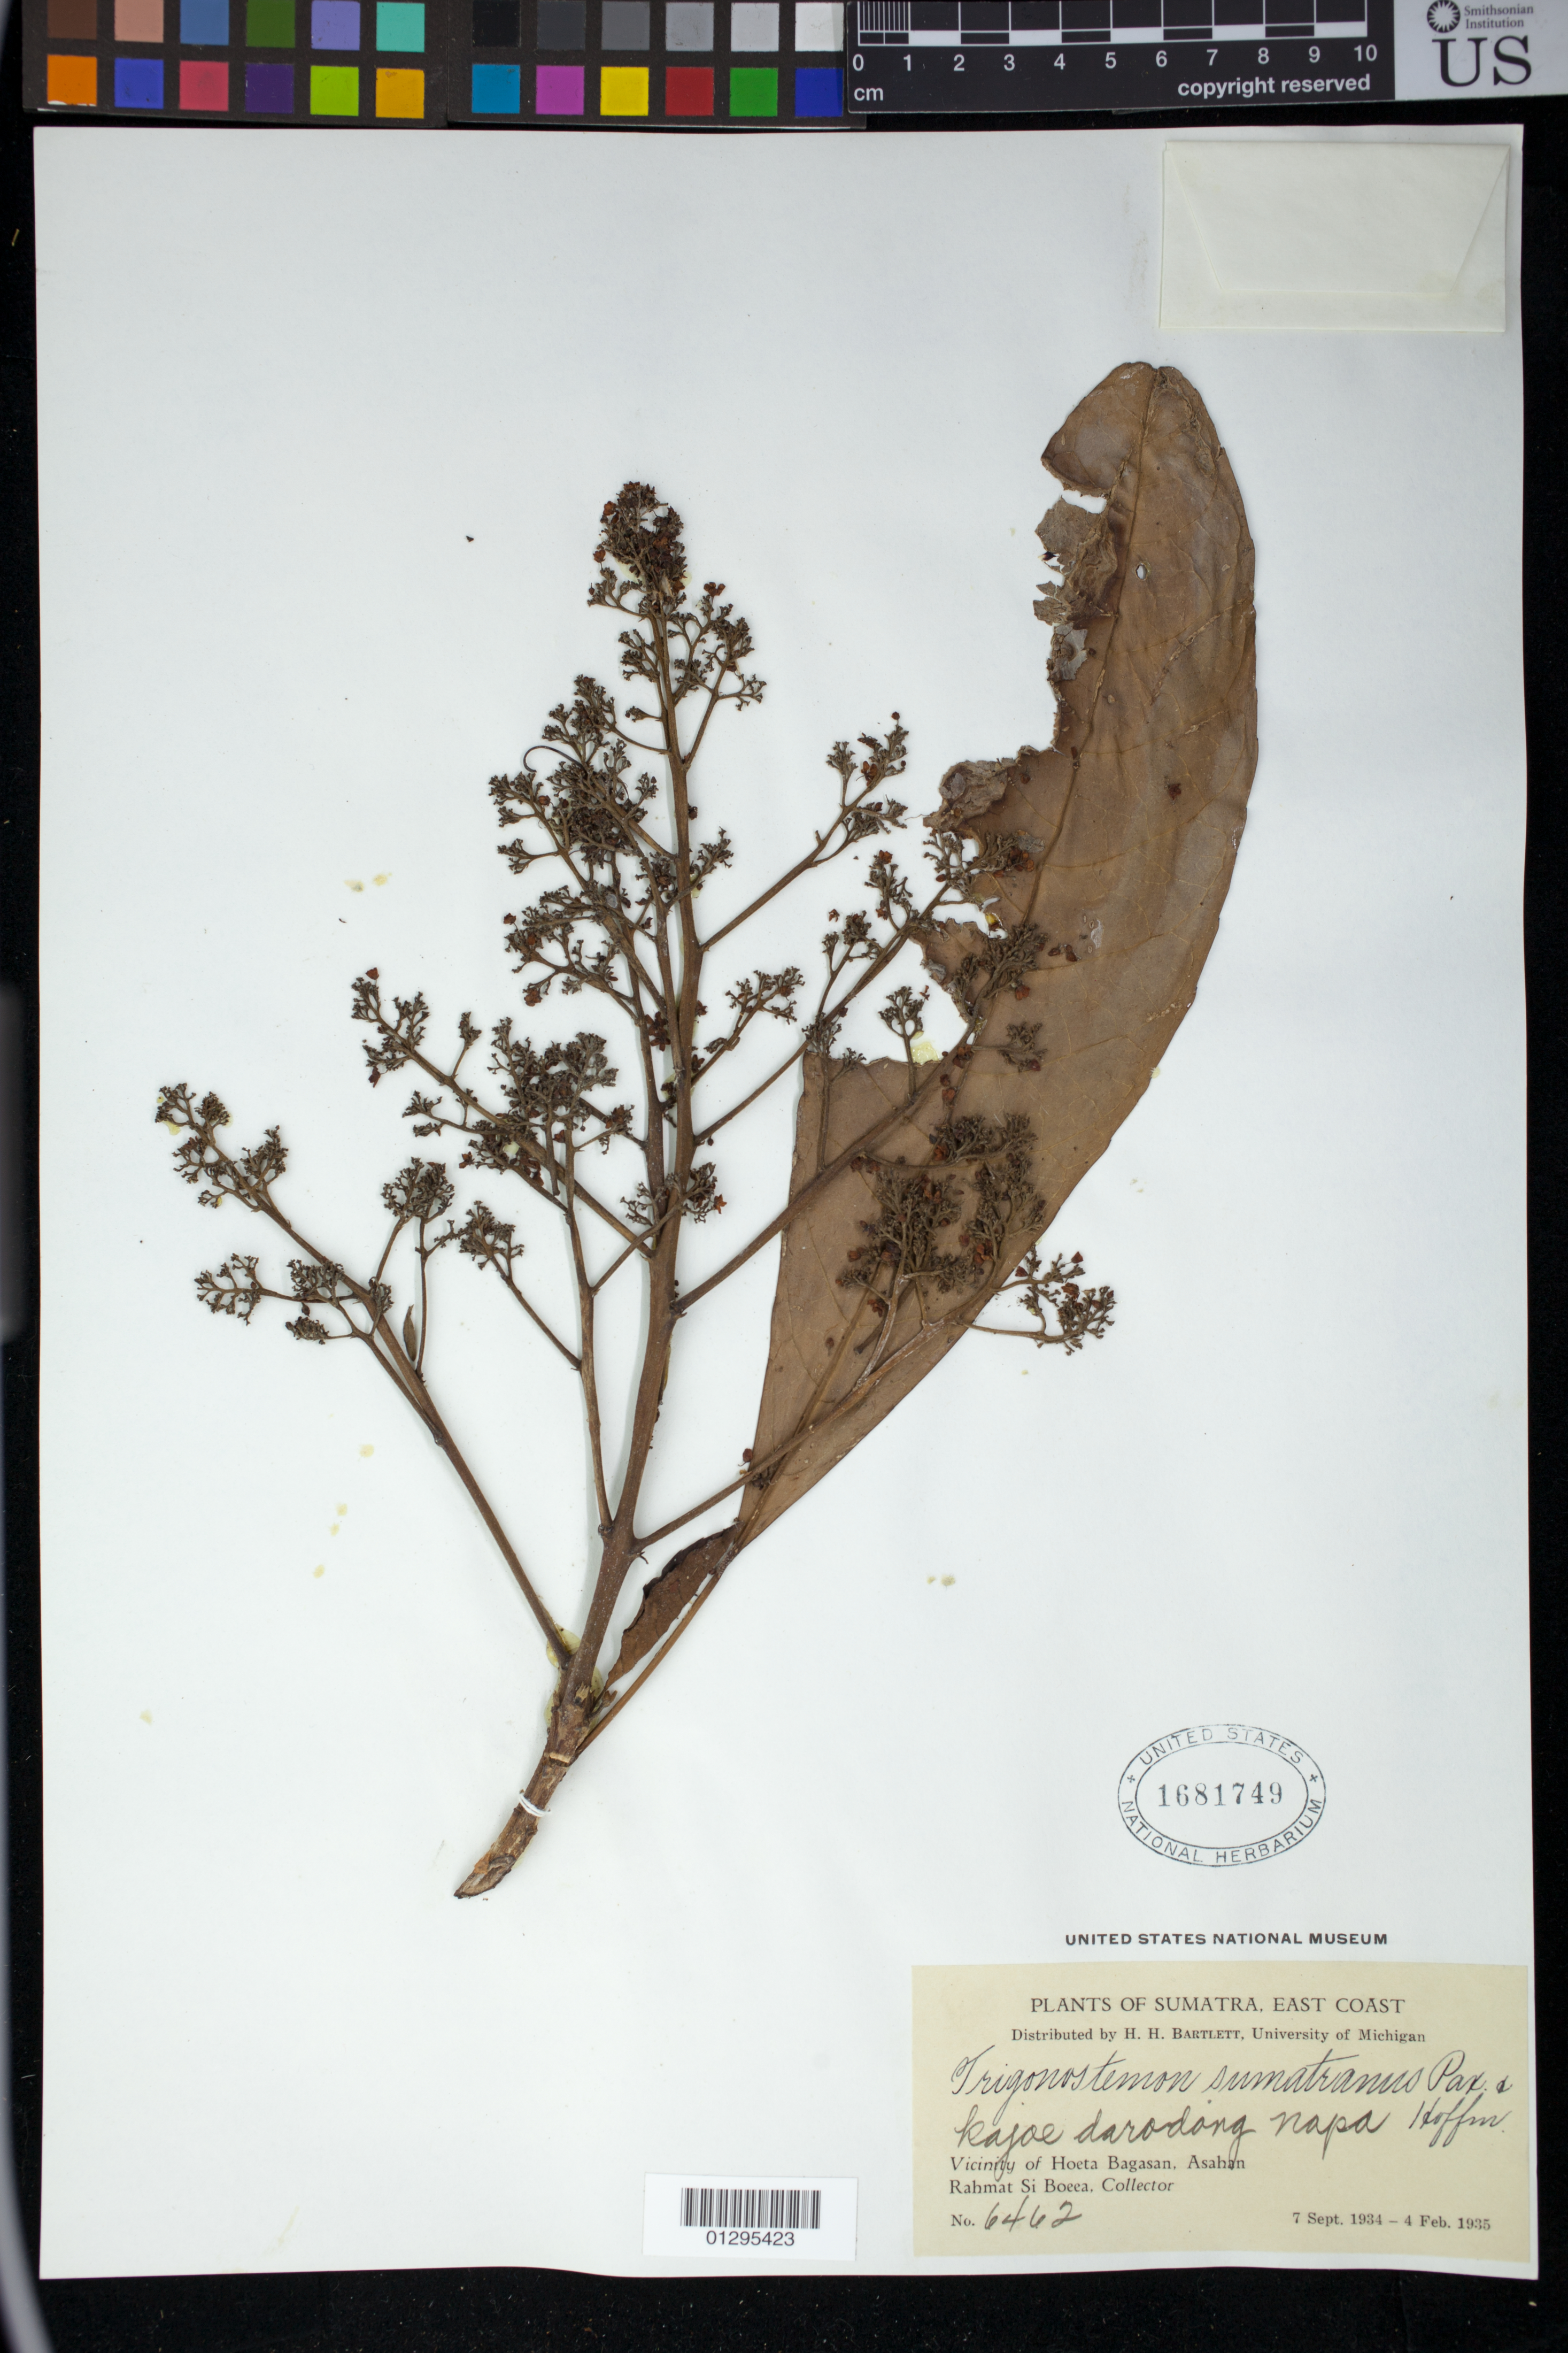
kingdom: Plantae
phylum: Tracheophyta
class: Magnoliopsida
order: Malpighiales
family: Euphorbiaceae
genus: Trigonostemon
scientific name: Trigonostemon sumatranus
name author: Pax & K. Hoffm.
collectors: Rahmat Si Boeea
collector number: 6462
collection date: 1934-09-07/1935-02-04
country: Indonesia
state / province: Sumatra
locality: Vicinity of Hoeta Bagasan, Asahan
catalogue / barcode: US 1681749